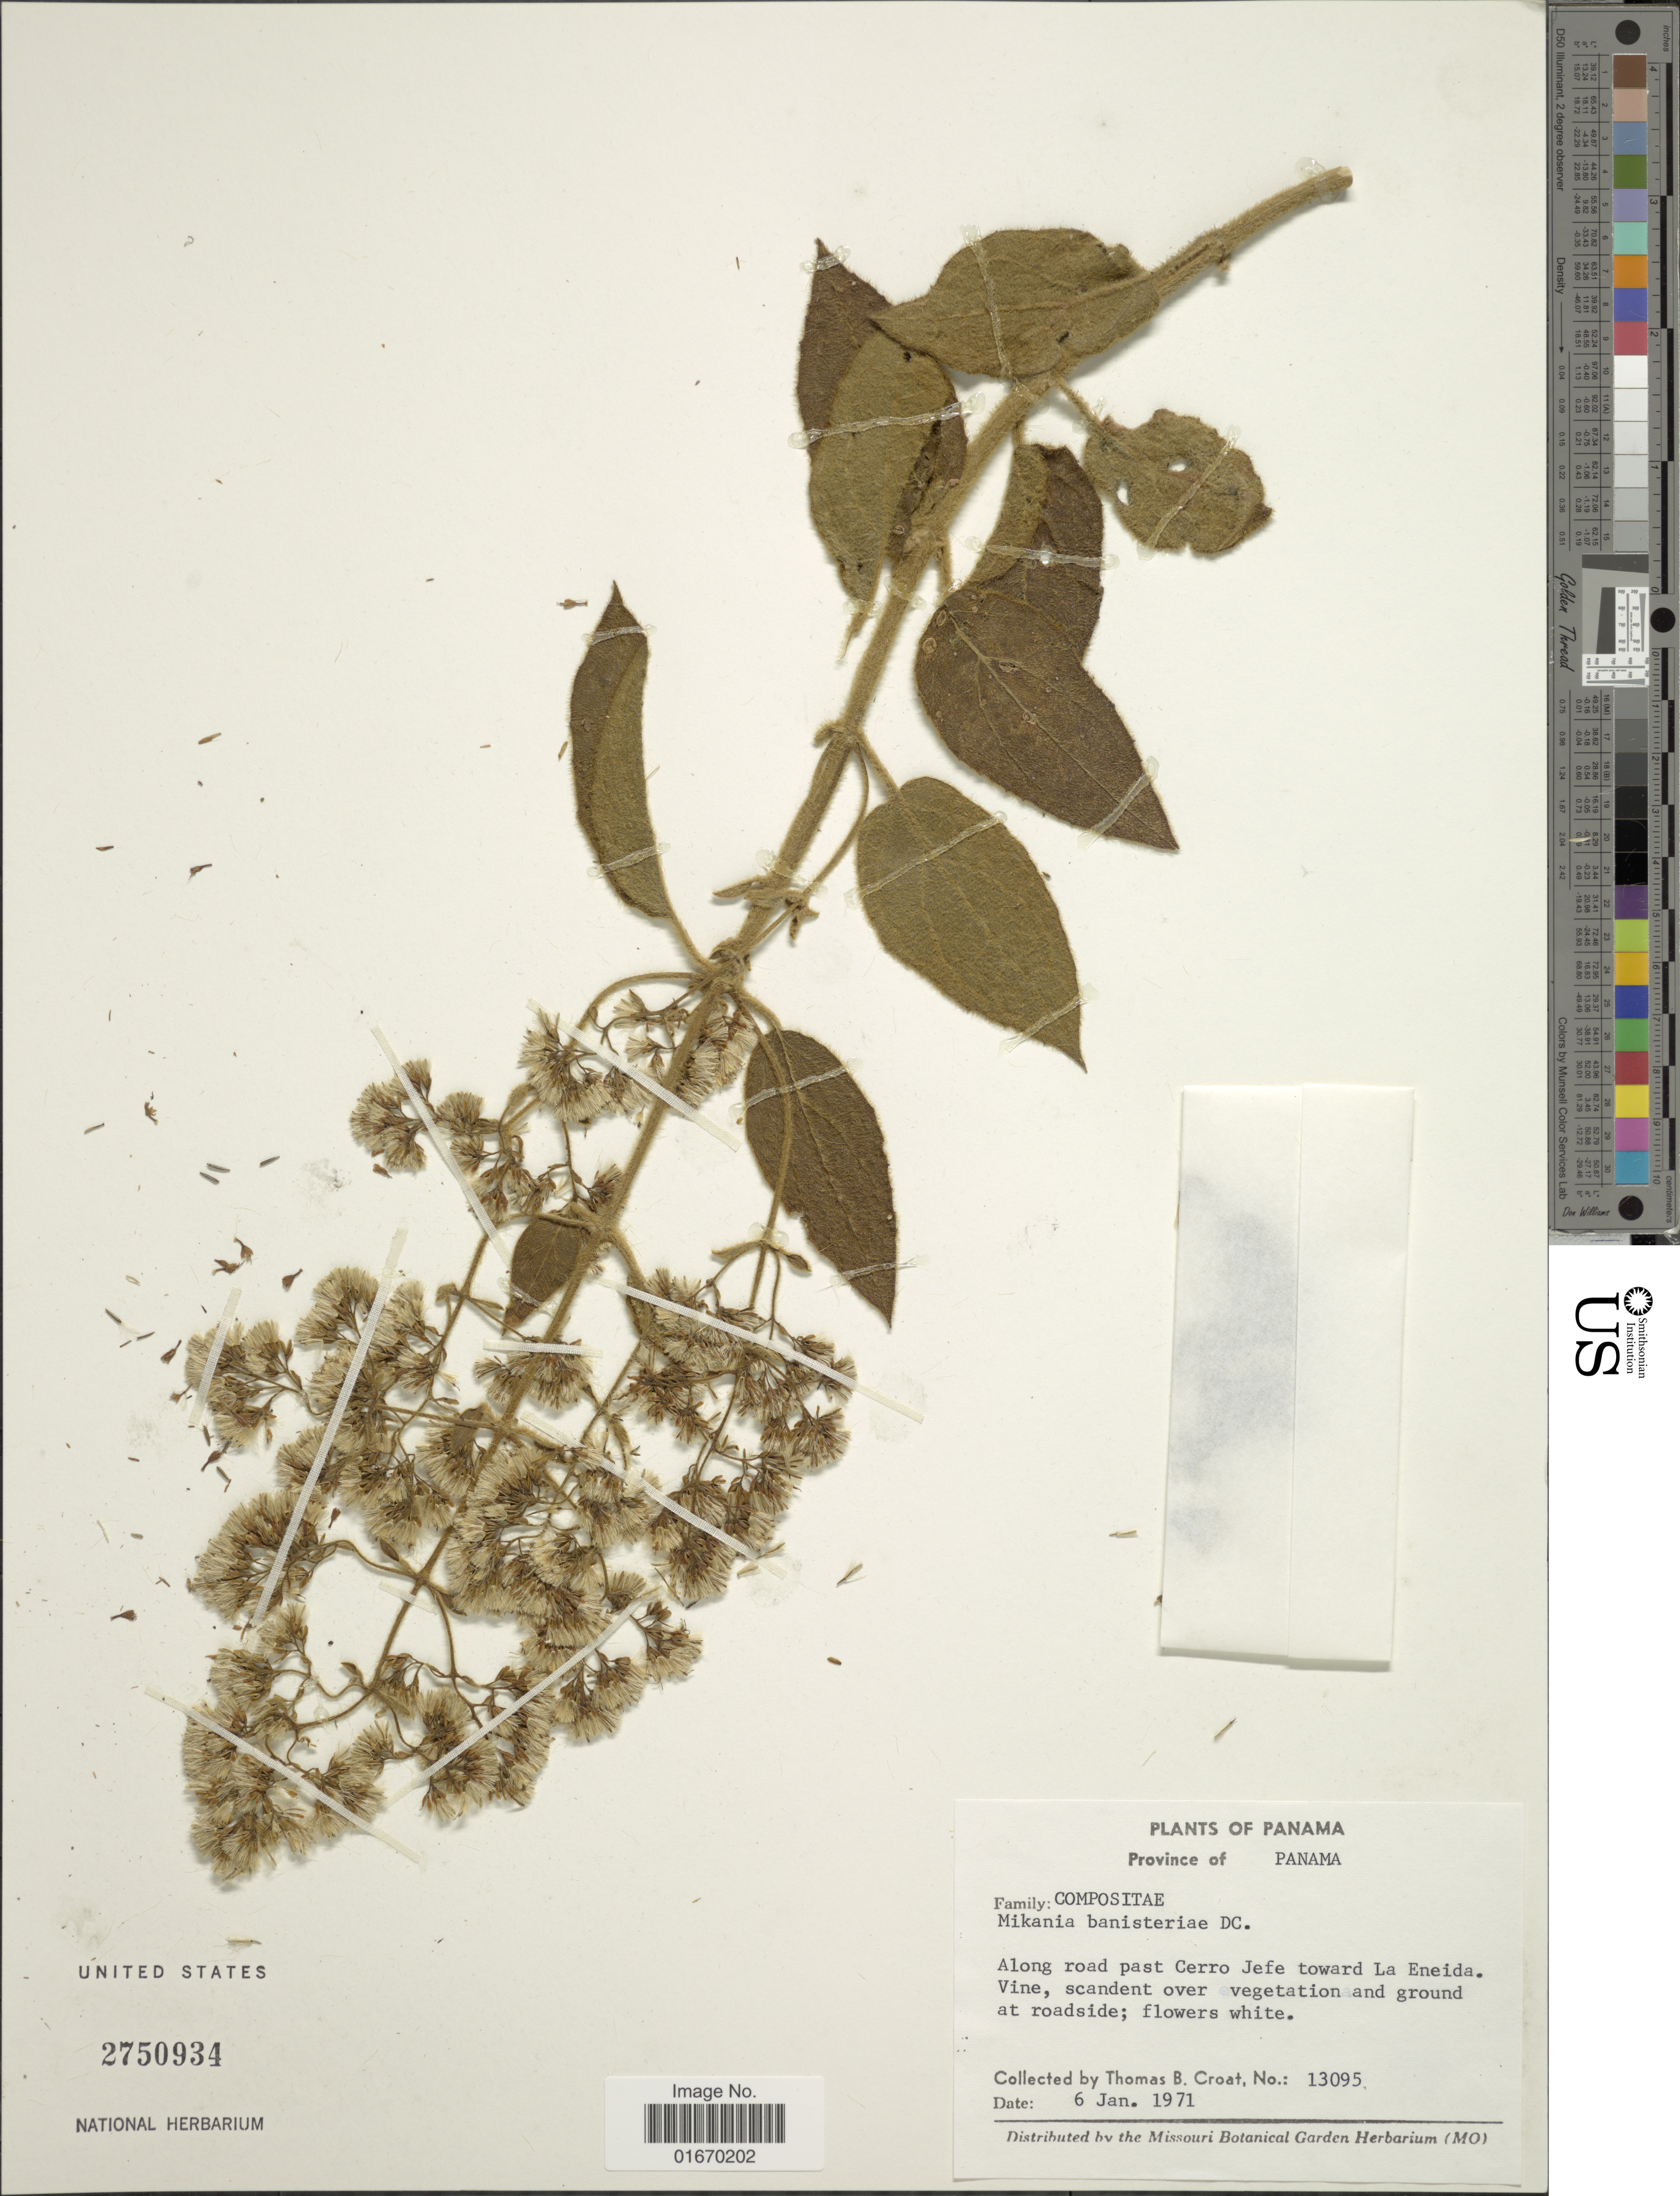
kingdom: Plantae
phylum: Tracheophyta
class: Magnoliopsida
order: Asterales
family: Asteraceae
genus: Mikania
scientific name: Mikania banisteriae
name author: DC.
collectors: T. B. Croat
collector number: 13095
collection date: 1971-01-06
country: Panama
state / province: Panamá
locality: Along road past Cerro Jefe toward La Eneida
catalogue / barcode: US 2750934